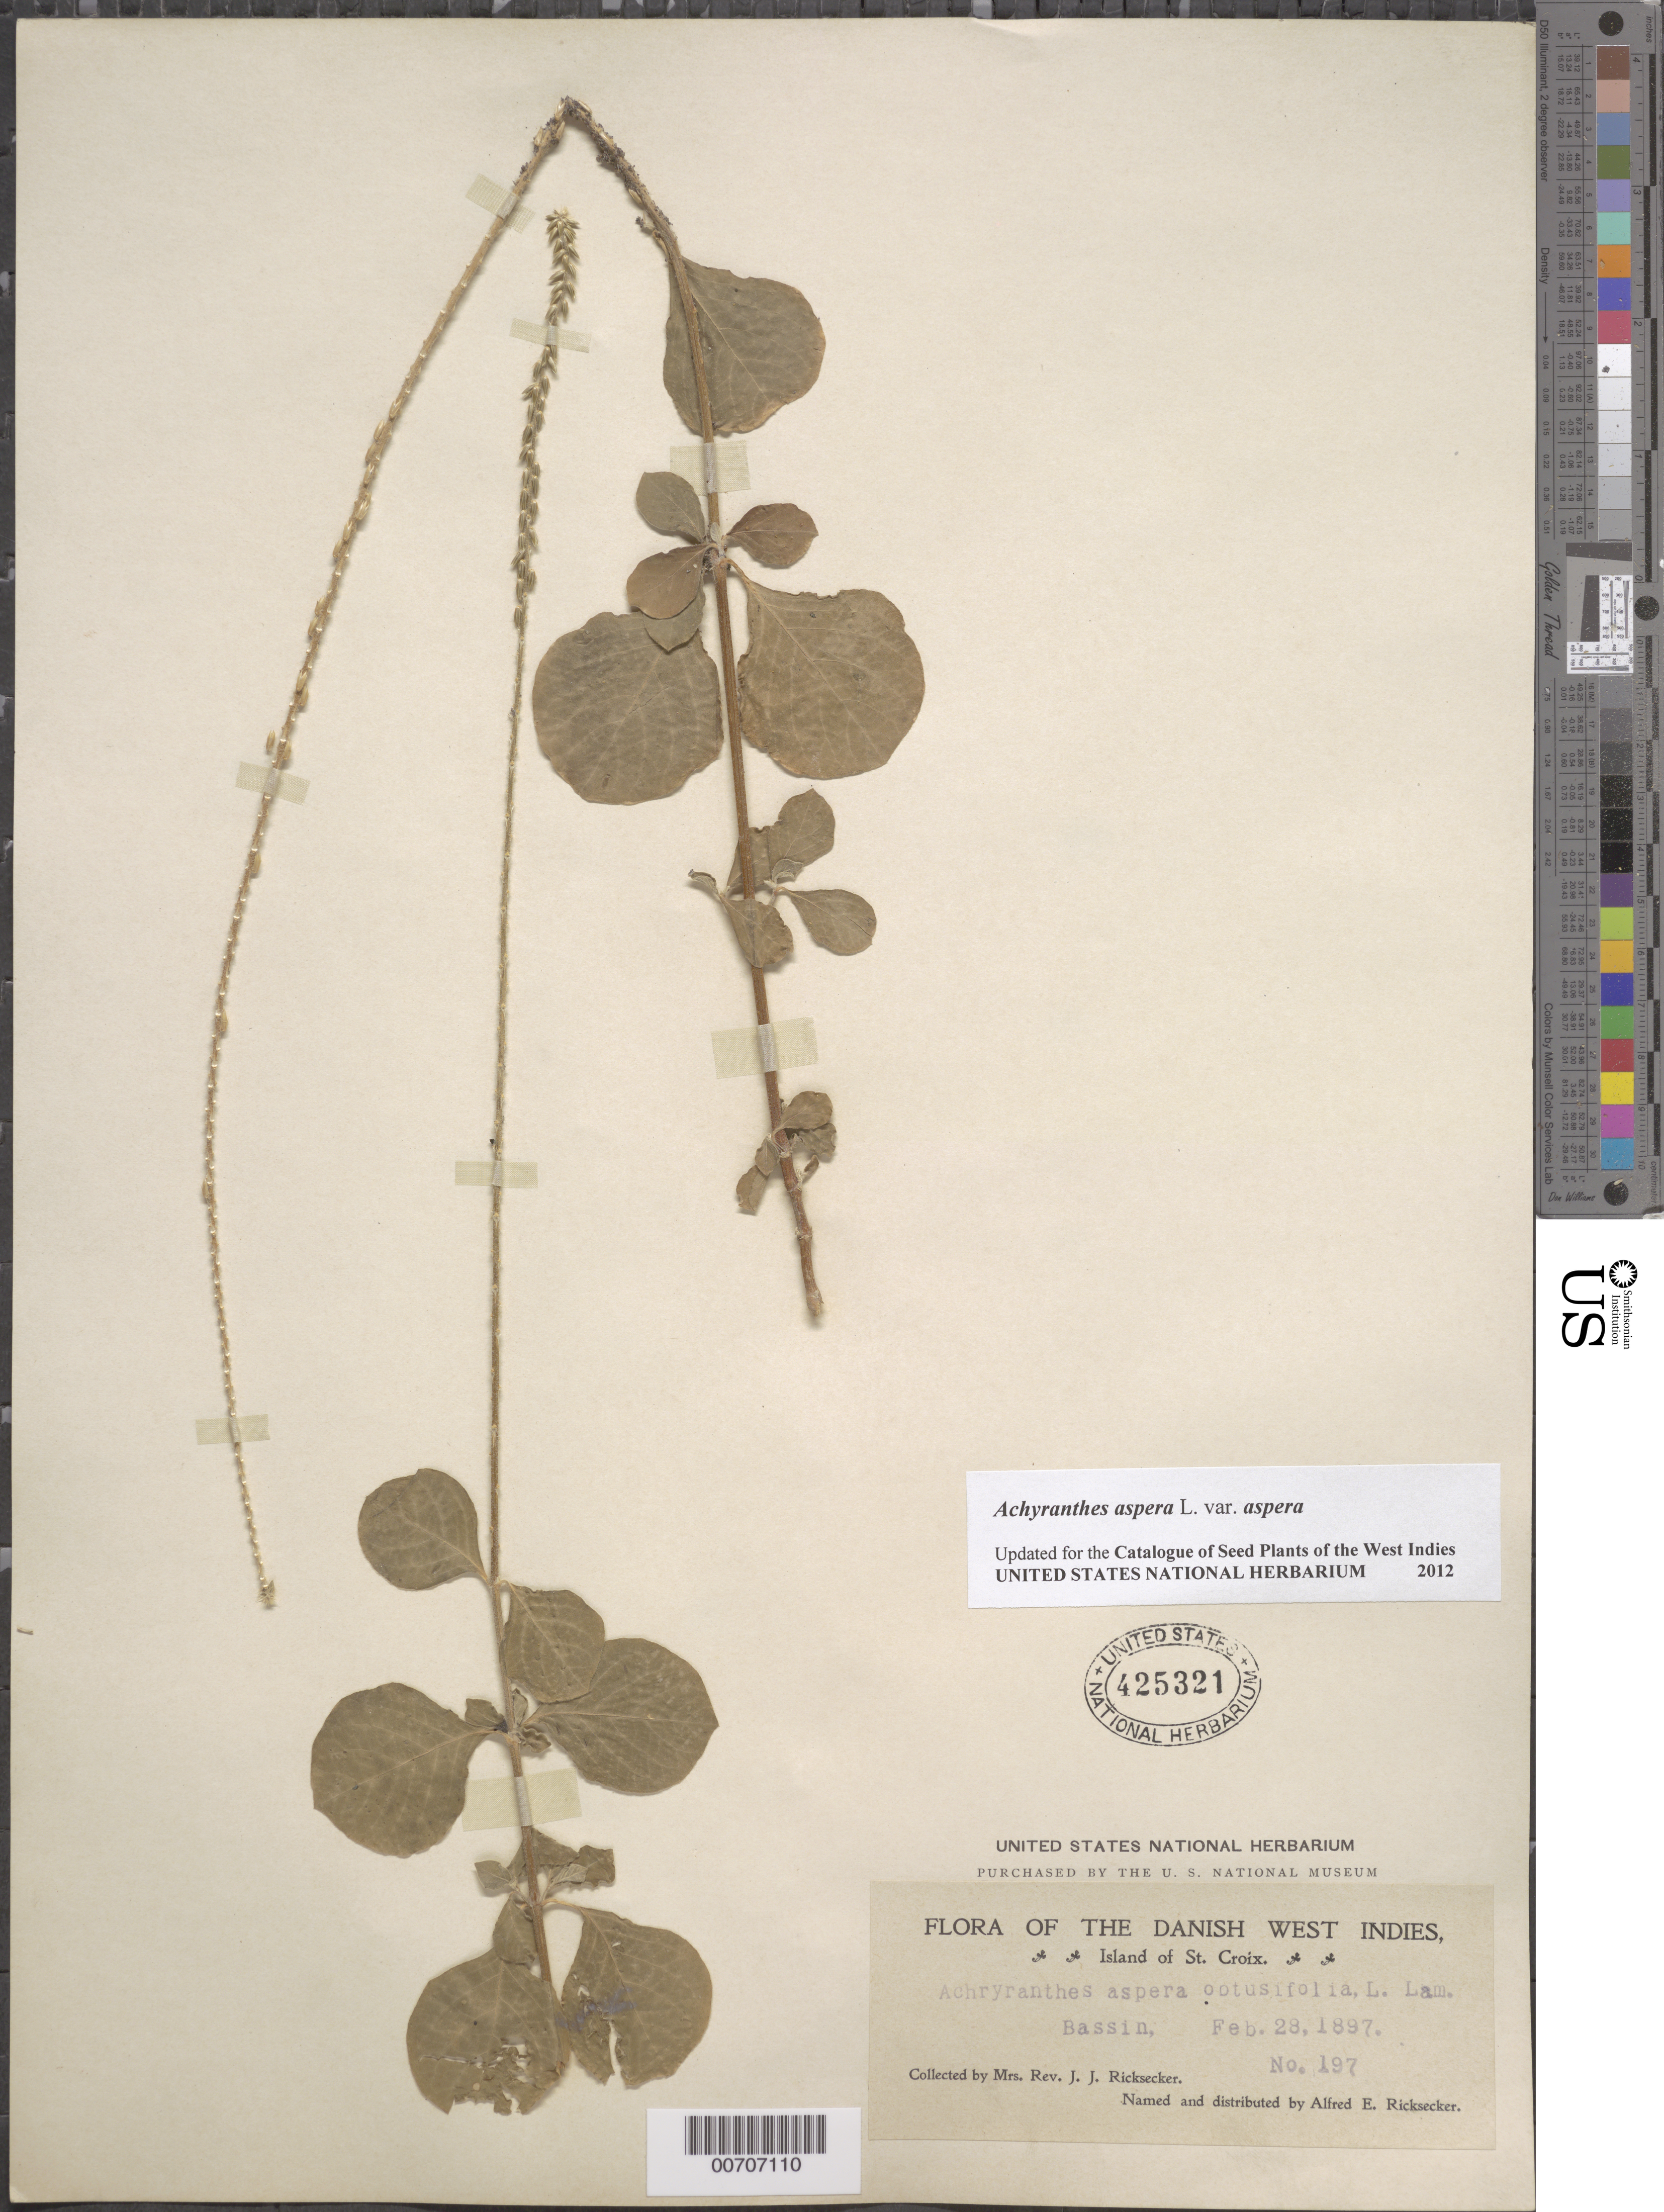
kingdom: Plantae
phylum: Tracheophyta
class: Magnoliopsida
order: Caryophyllales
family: Amaranthaceae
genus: Achyranthes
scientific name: Achyranthes aspera var. obtusifolia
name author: Lam.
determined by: Ricksecker, A. E.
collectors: A. E. Ricksecker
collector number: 197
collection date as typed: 28 Feb 1897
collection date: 1897-02-28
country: U.S. Virgin Islands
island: St. Croix Island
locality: Bassin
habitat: Bassin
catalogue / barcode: US 425321